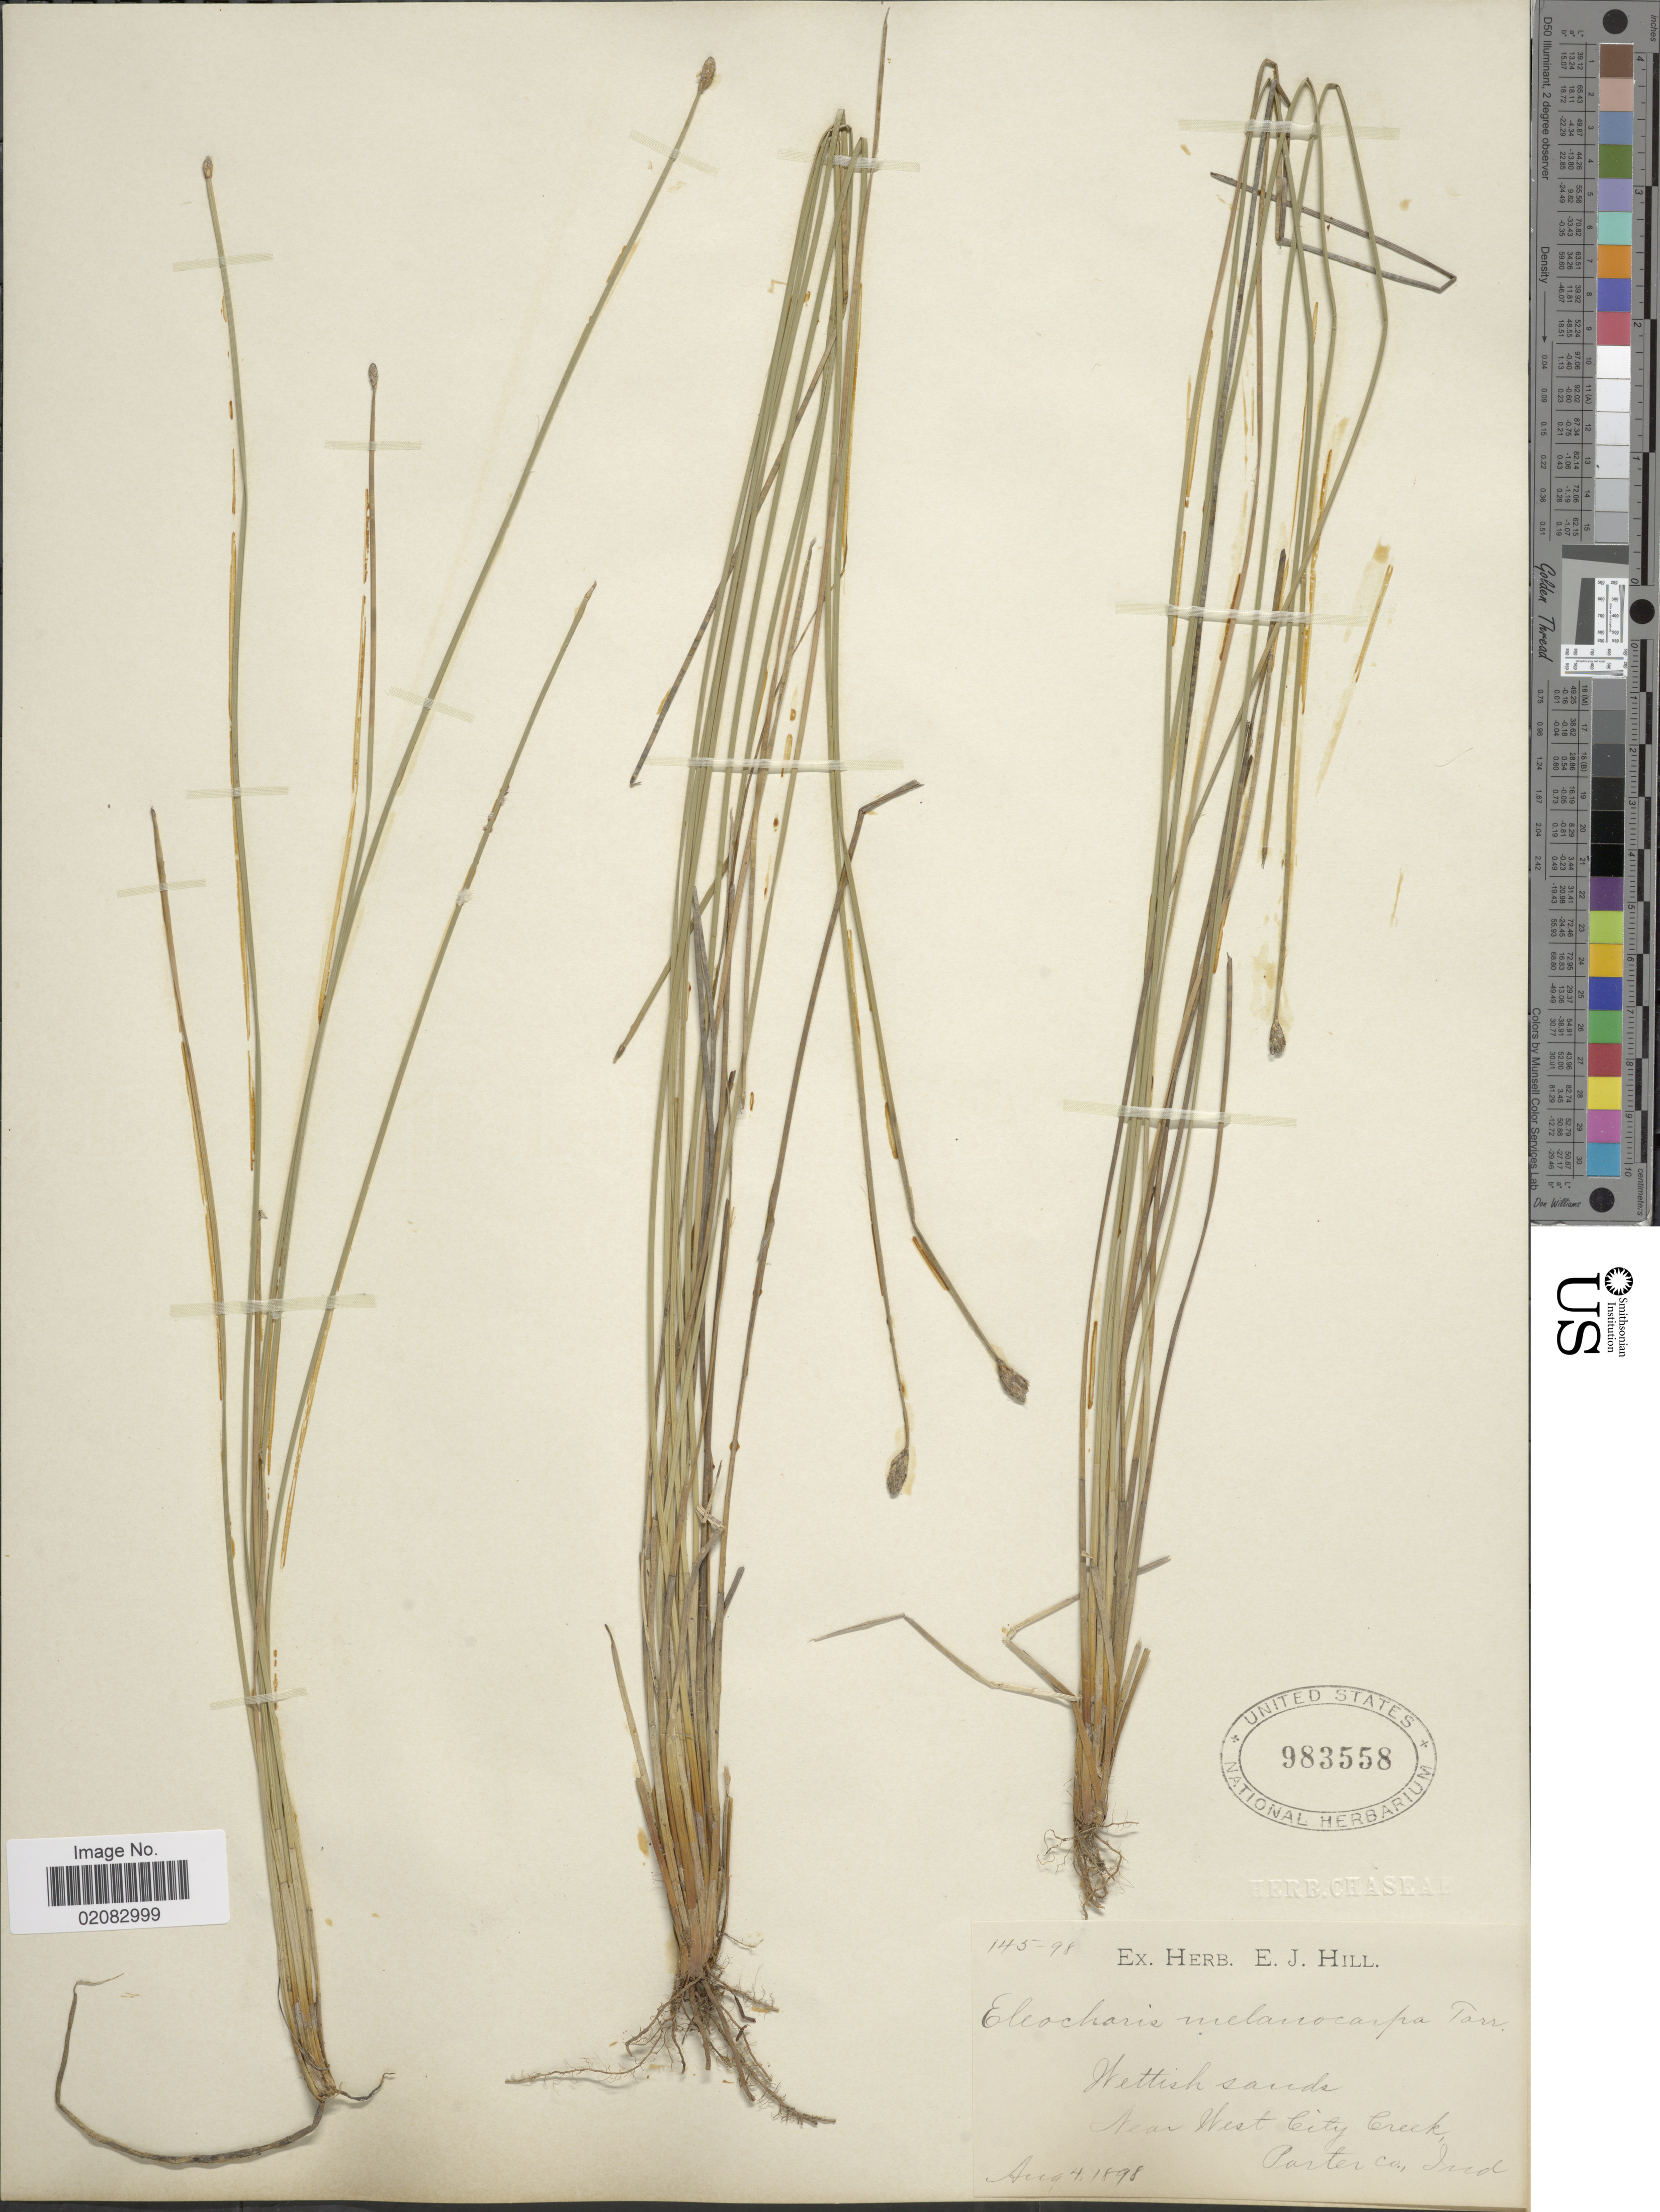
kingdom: Plantae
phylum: Tracheophyta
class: Liliopsida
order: Poales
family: Cyperaceae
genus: Eleocharis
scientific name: Eleocharis melanocarpa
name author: Torr.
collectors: ex herb. E.J. Hill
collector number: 145-98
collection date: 1898-08-04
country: United States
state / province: Indiana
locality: Wettish sands, Near West City Creek, Porter Co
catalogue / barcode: US 983558